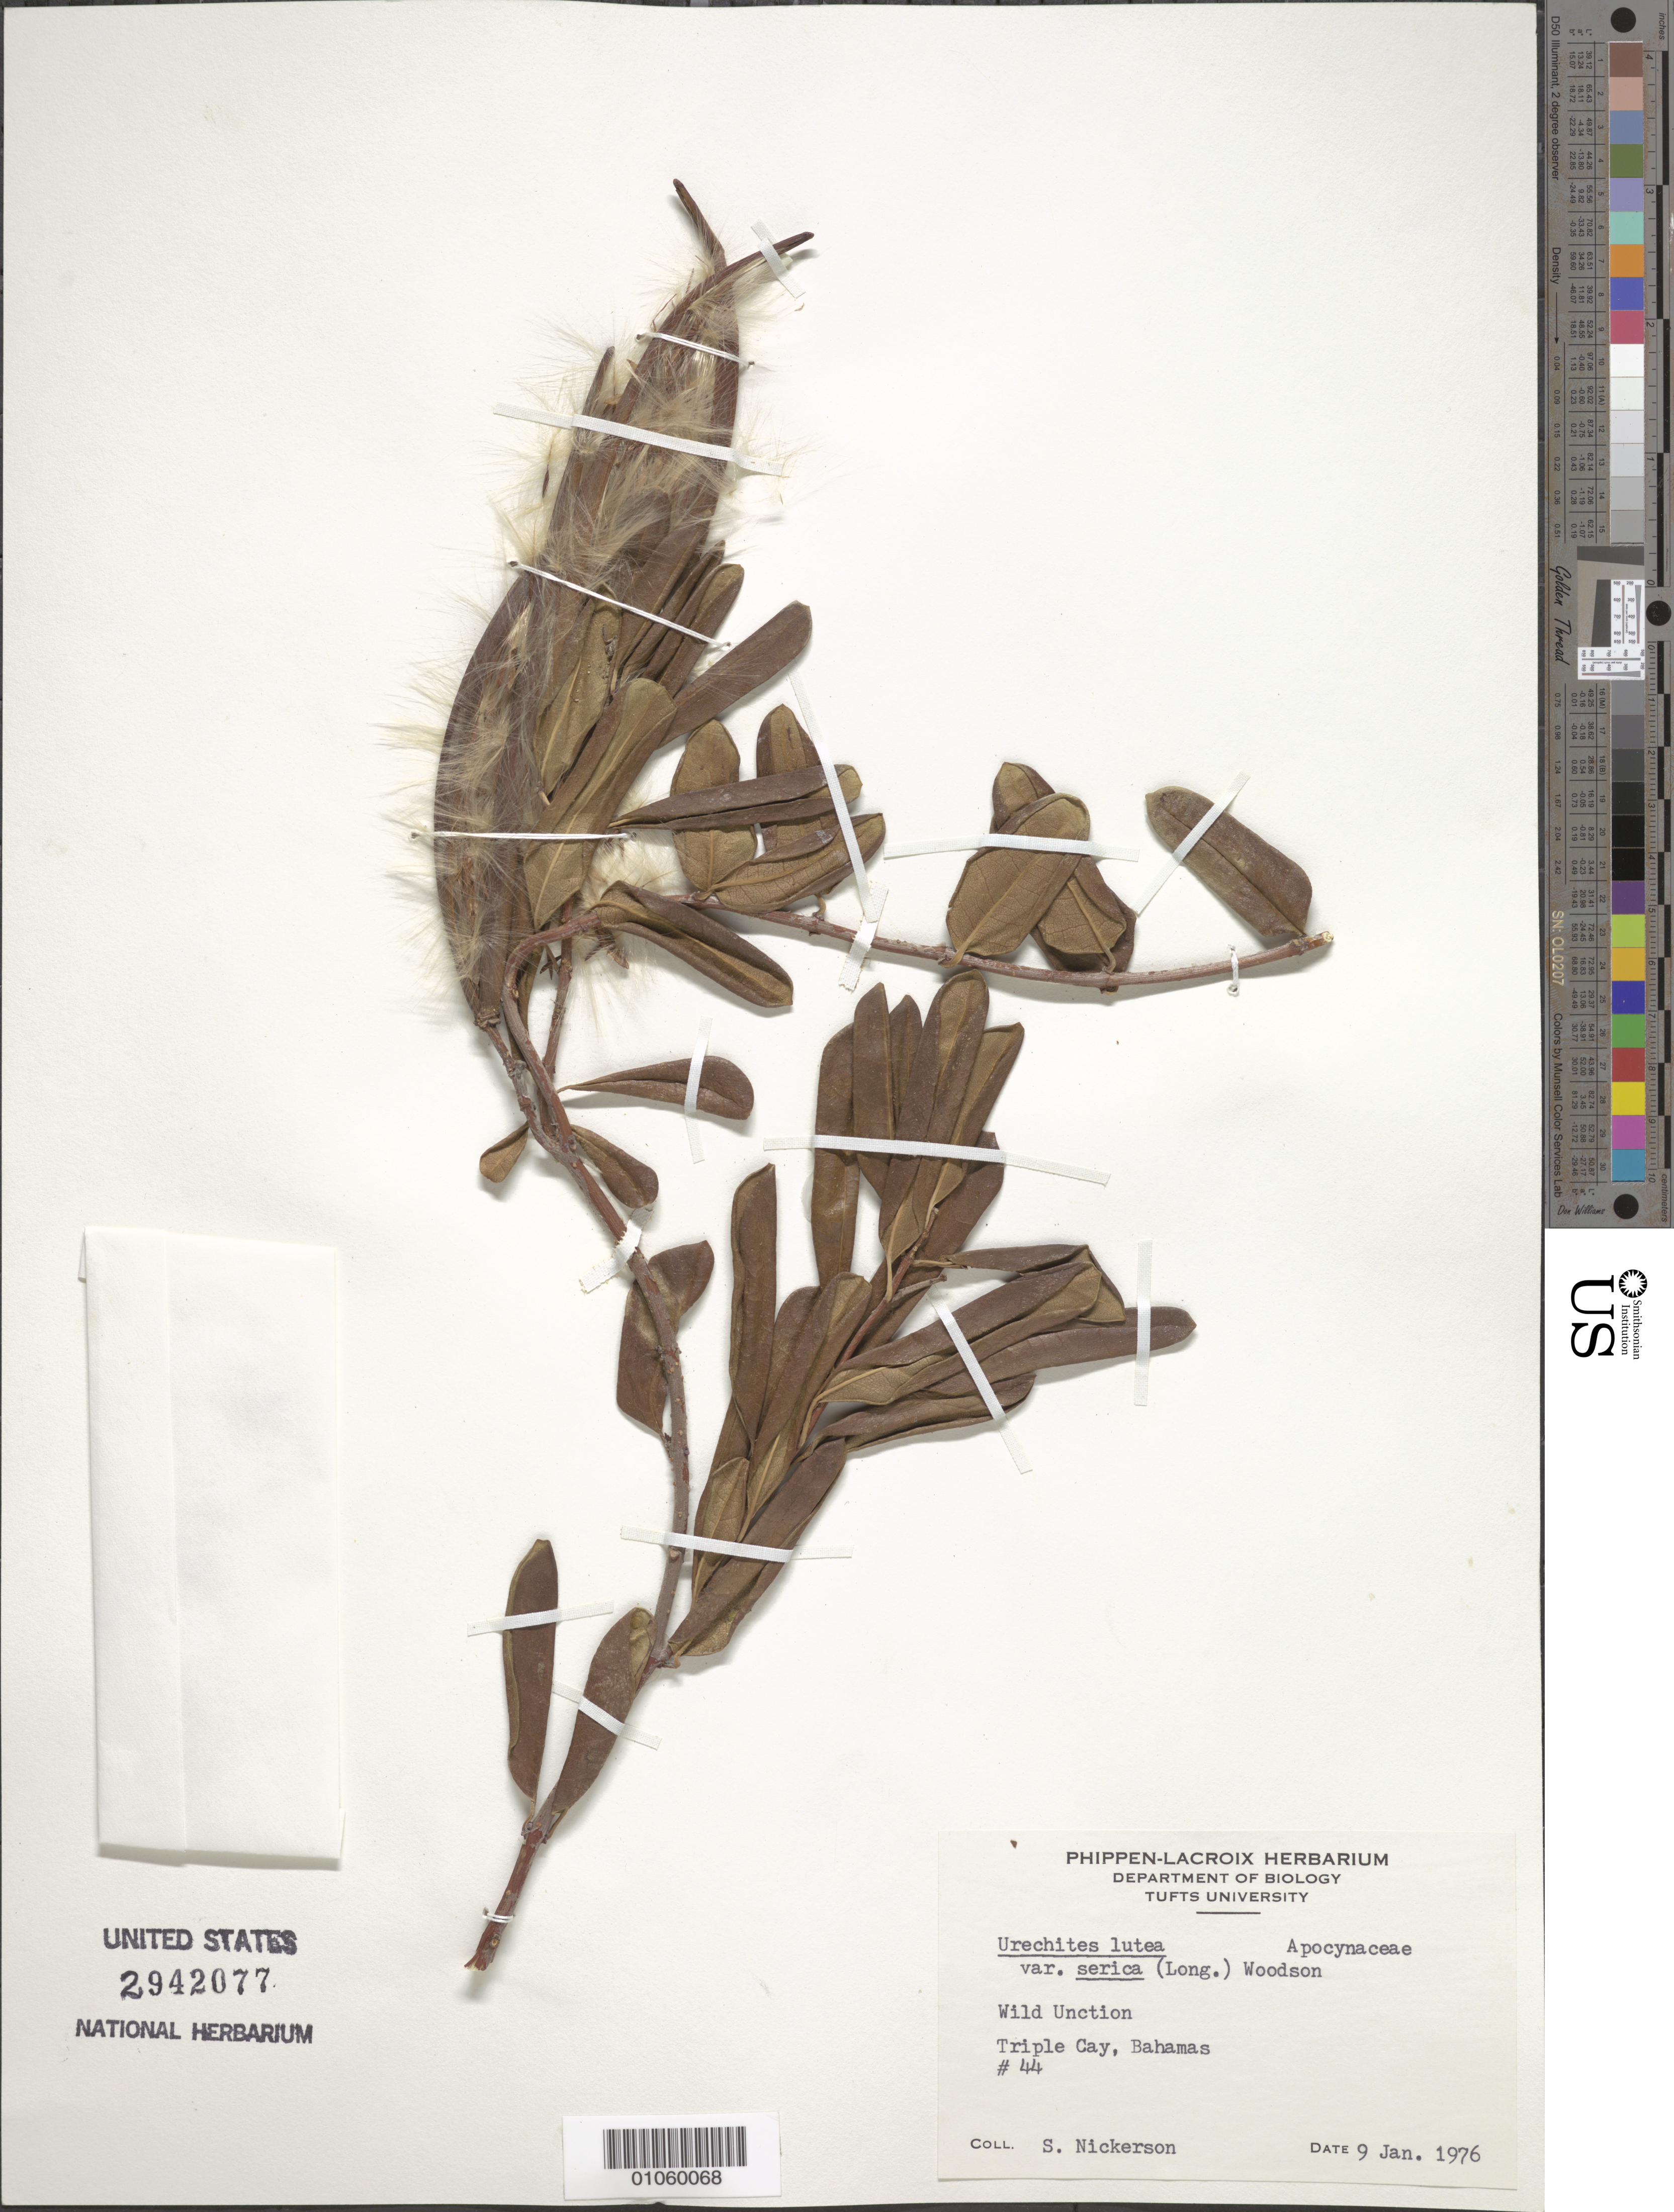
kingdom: Plantae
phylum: Tracheophyta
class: Magnoliopsida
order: Gentianales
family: Apocynaceae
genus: Urechites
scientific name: Urechites lutea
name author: (L.) Britton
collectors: S. Nickerson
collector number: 44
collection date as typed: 09 Jan 1976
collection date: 1976-01-09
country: Bahamas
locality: Triple Cay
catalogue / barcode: US 2942077